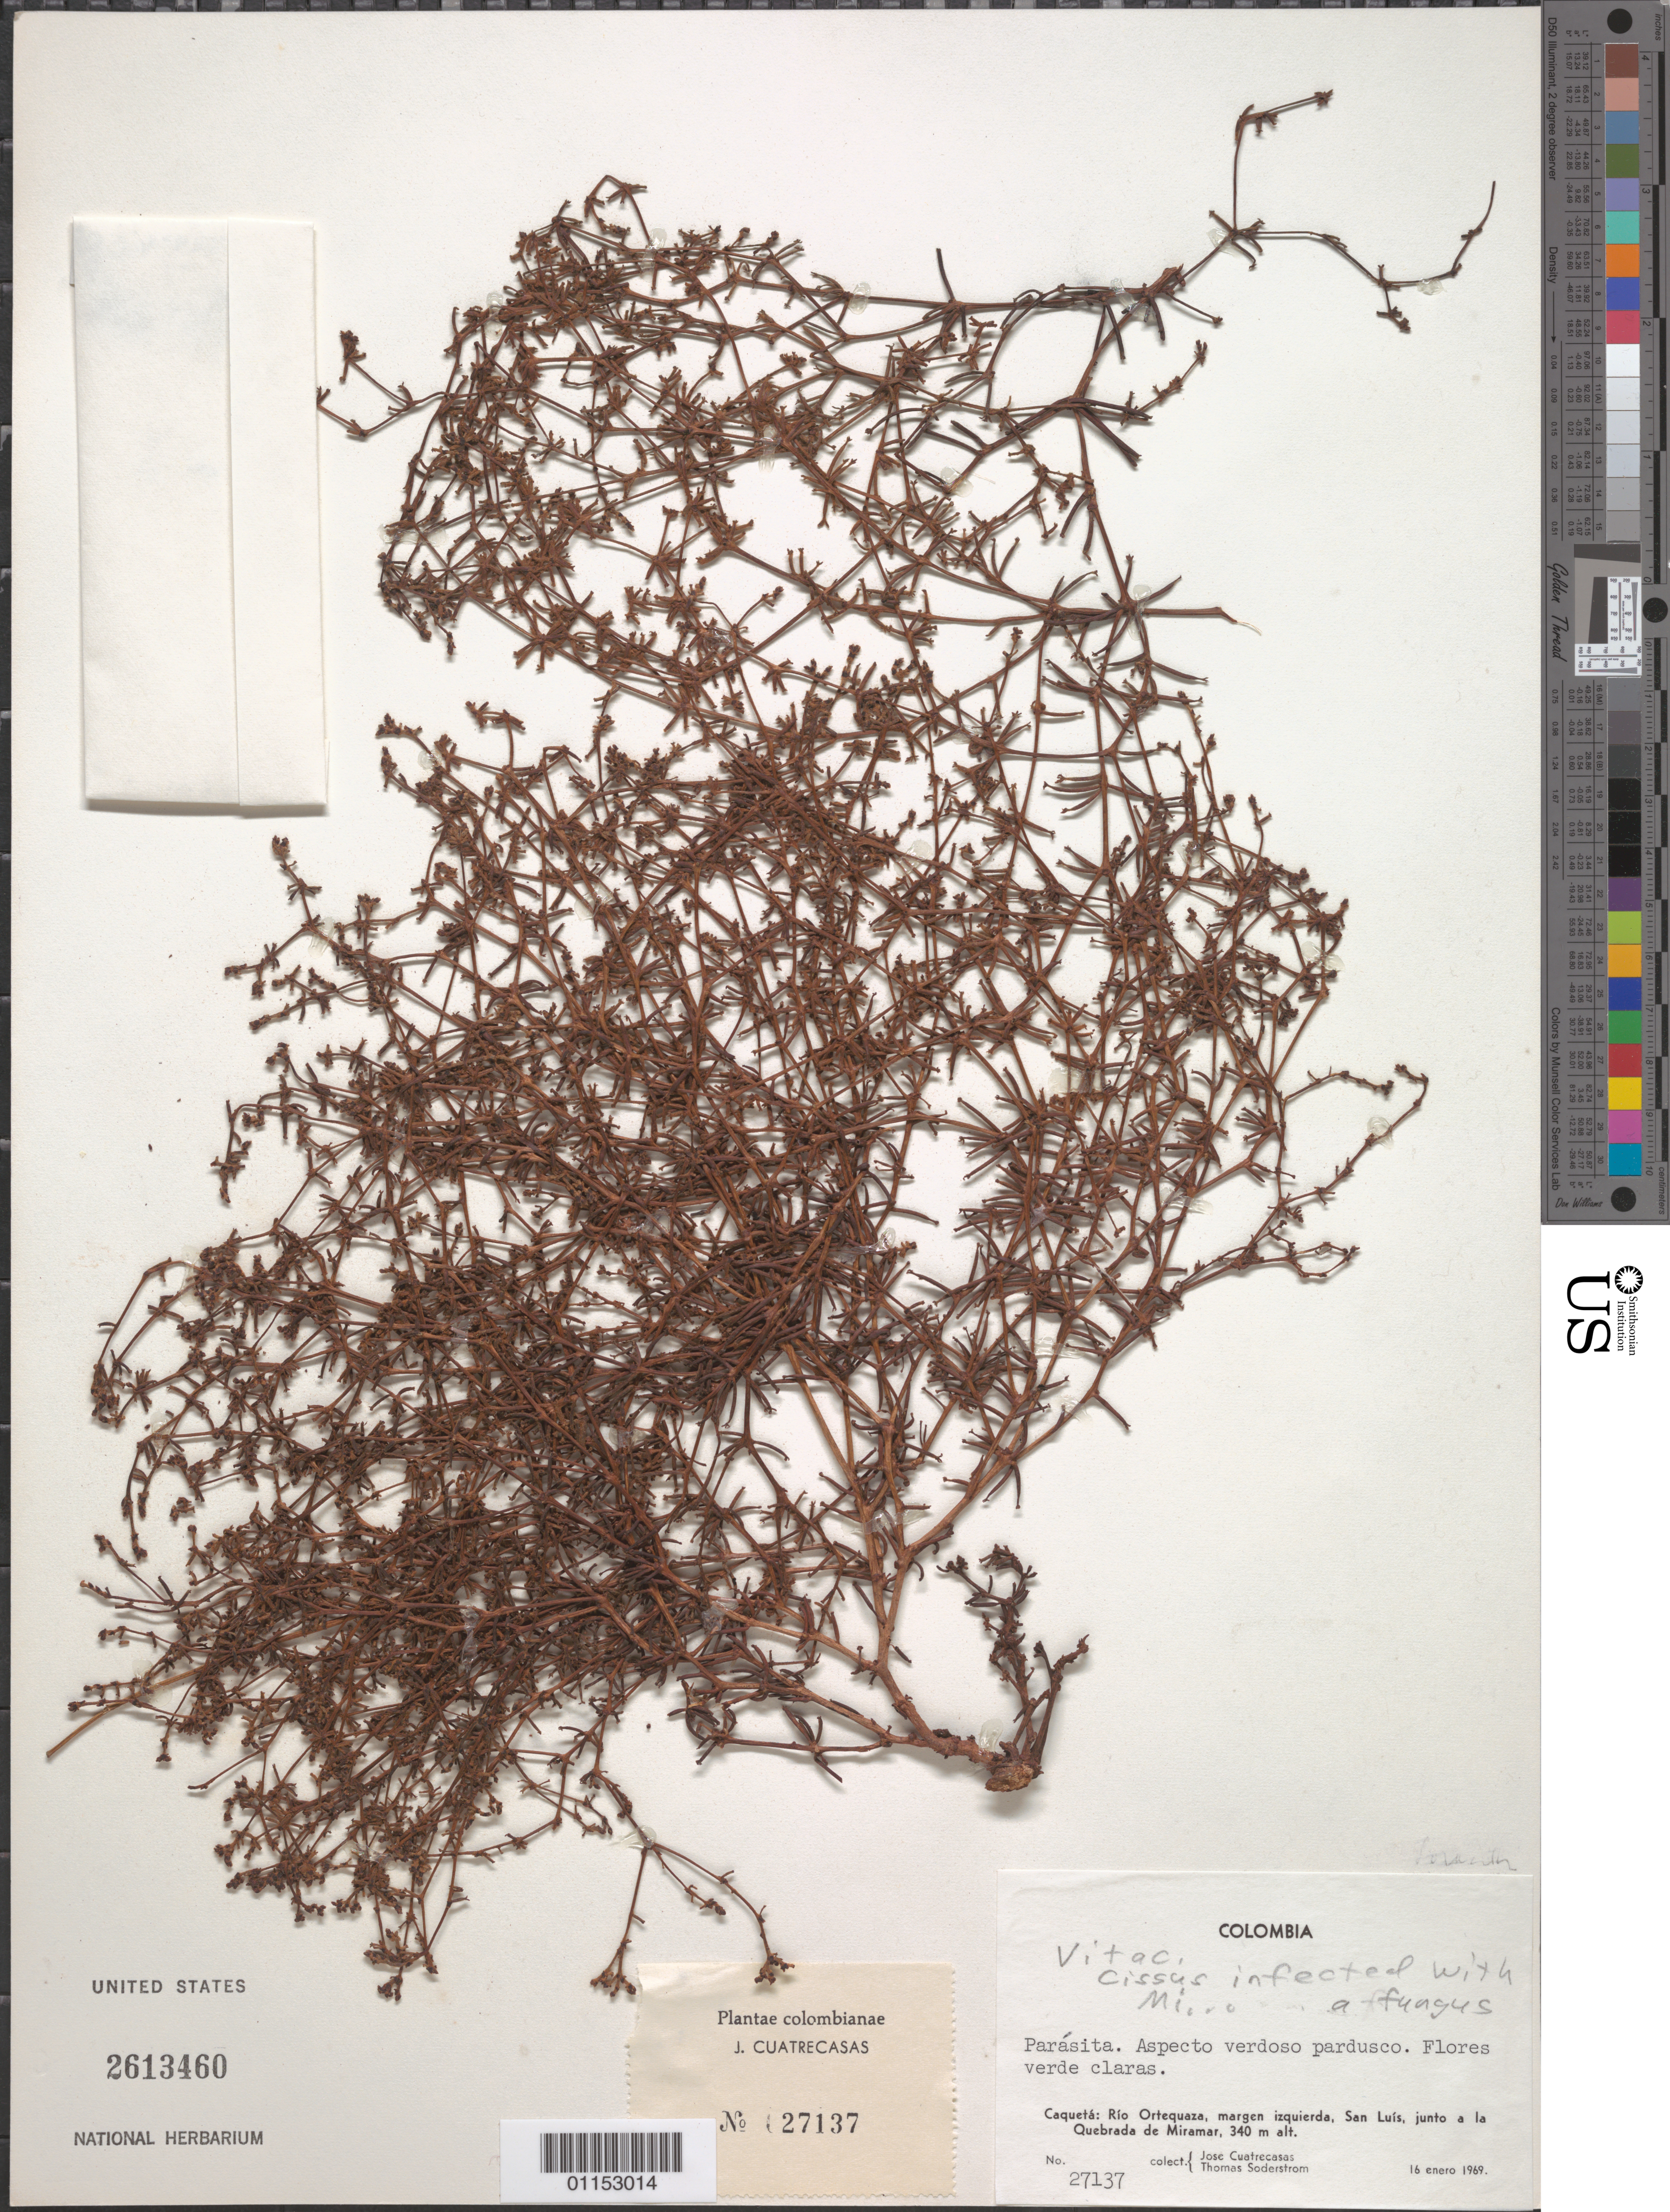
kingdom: Plantae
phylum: Tracheophyta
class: Magnoliopsida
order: Vitales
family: Vitaceae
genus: Cissus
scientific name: Cissus sp.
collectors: J. Cuatrecasas & T. R. Soderstrom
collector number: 27137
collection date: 1969-01-16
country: Colombia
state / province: Caquetá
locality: Rio Ortequaza, margen izquierda, San Luis, junto a la Quebrada de Miramar.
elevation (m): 340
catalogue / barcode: US 2613460